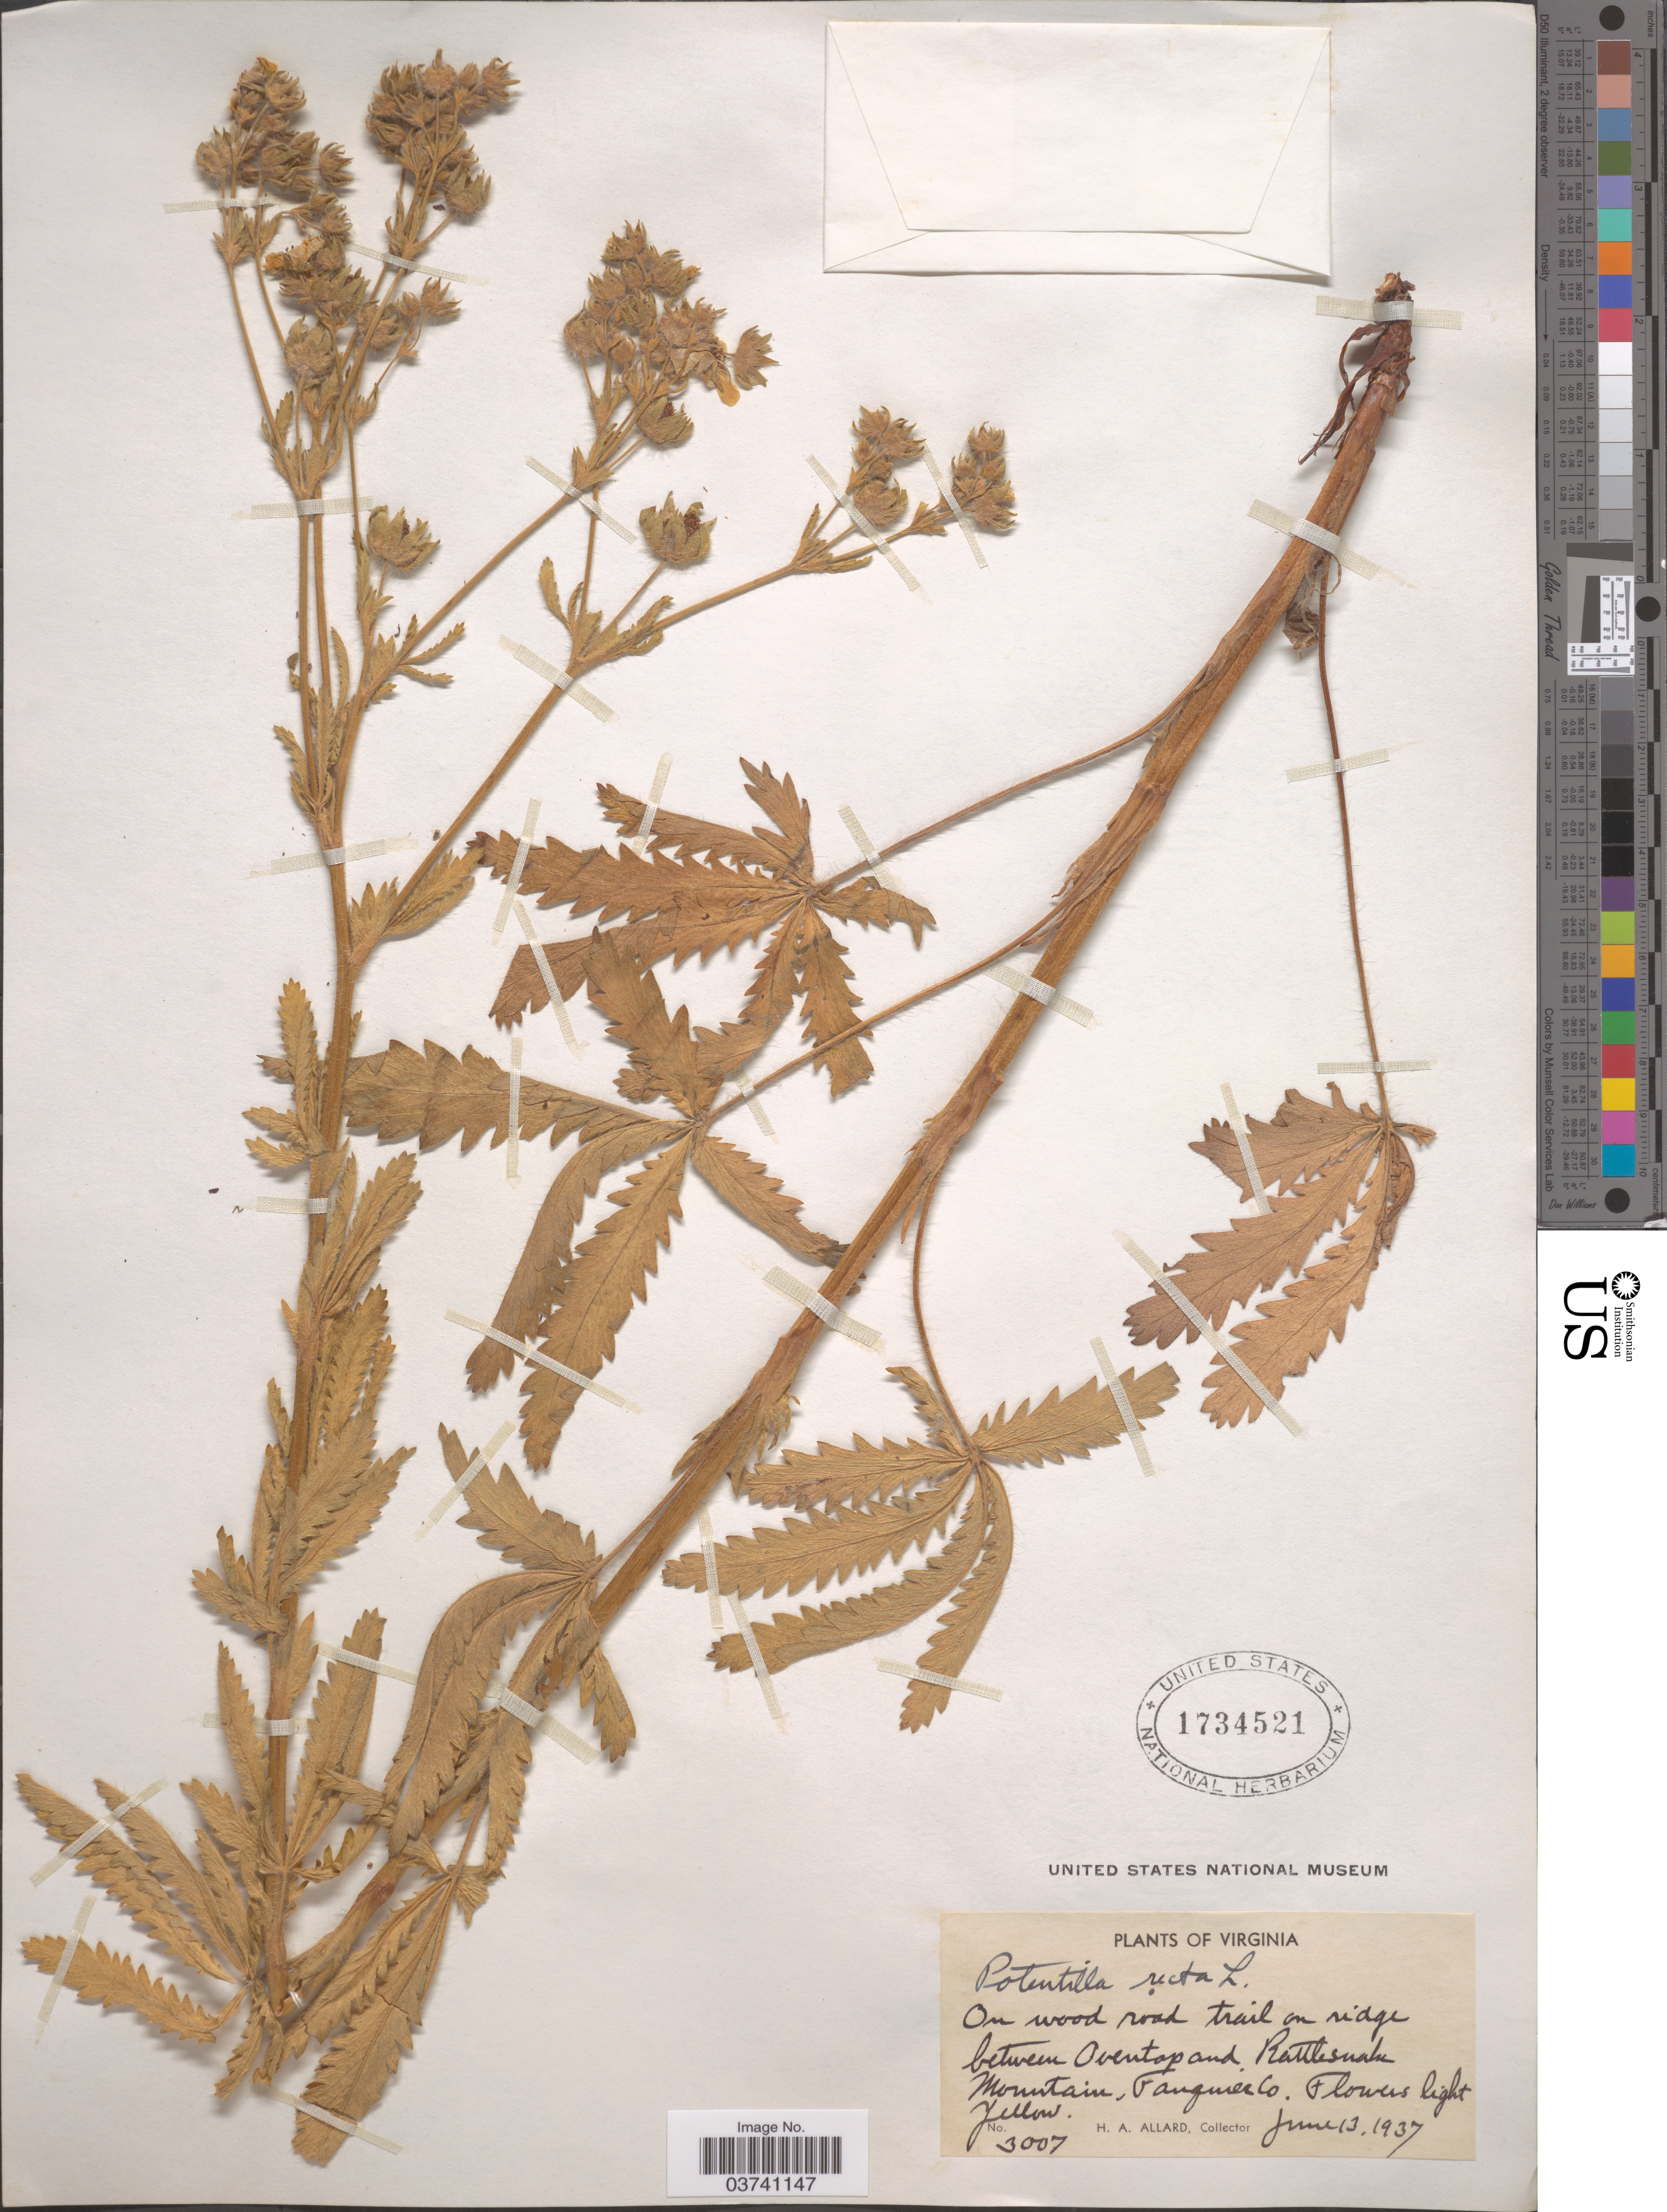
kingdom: Plantae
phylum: Tracheophyta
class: Magnoliopsida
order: Rosales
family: Rosaceae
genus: Potentilla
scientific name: Potentilla recta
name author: L.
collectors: H. A. Allard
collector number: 3007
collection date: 1937-06-13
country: United States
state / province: Virginia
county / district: Fauquier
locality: On wood road trail on ridge between Oventop and Rattlesnake Mountain, Fauquier Co.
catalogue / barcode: US 1734521